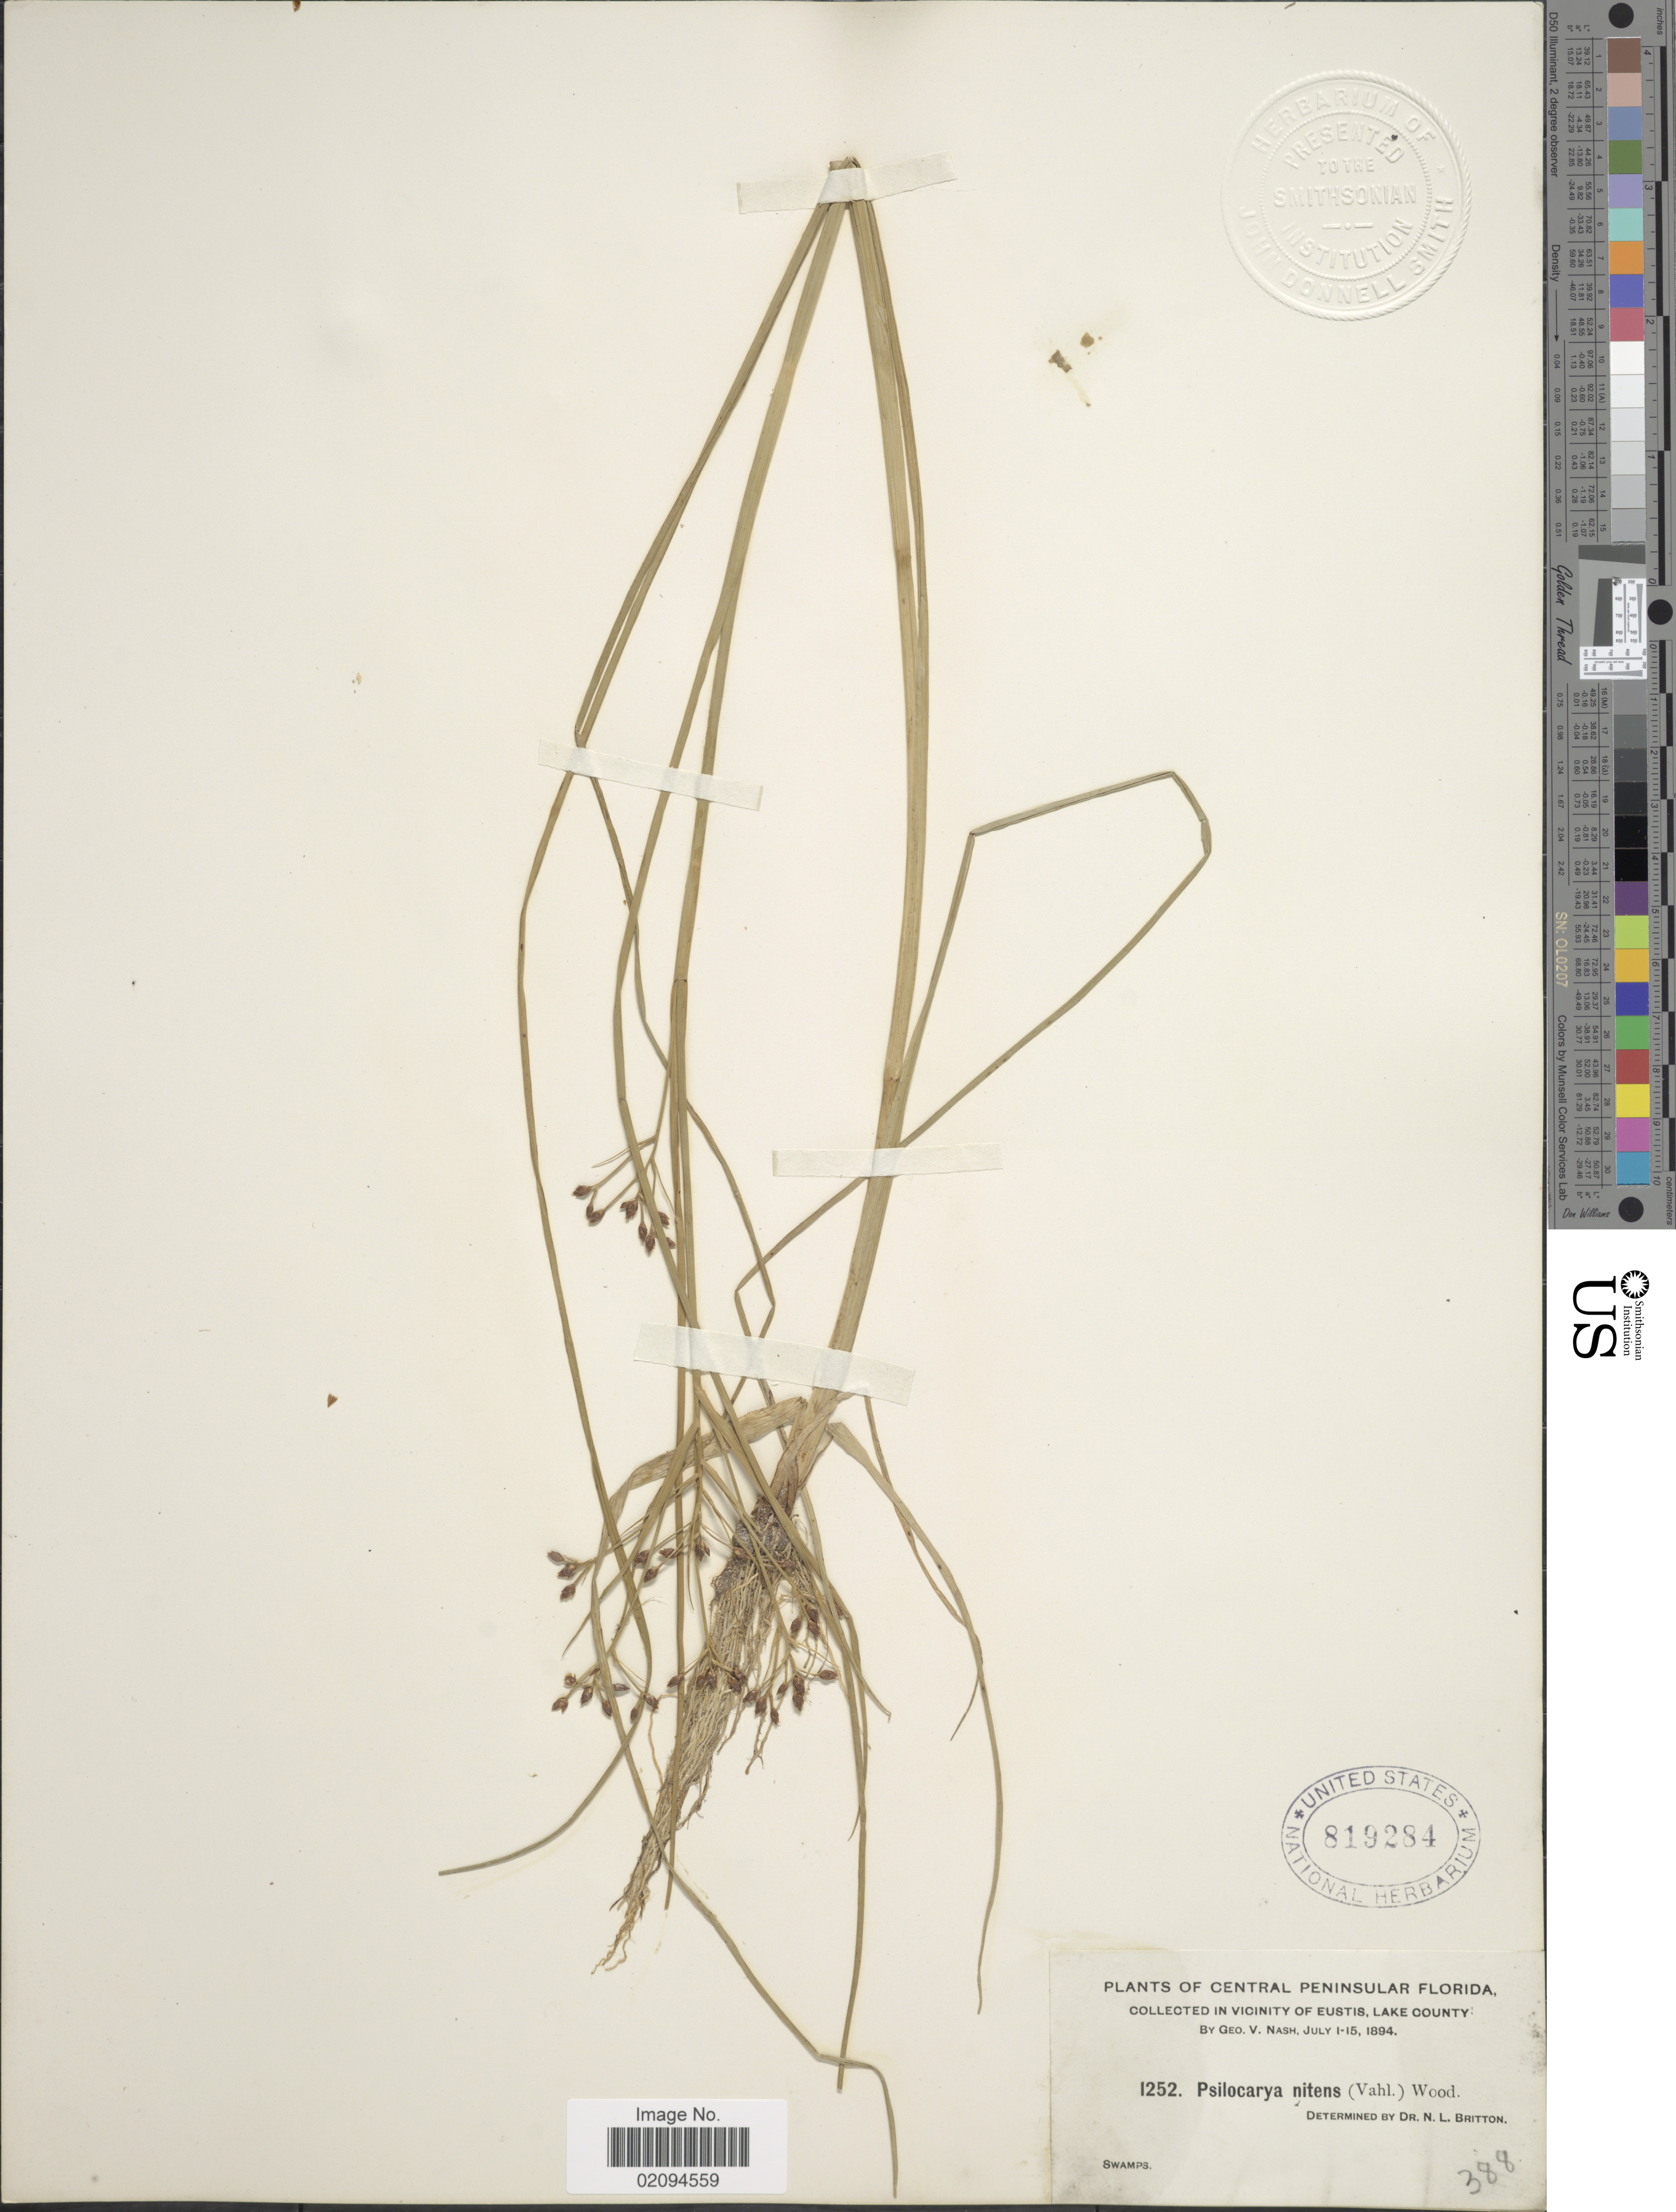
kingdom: Plantae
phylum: Tracheophyta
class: Liliopsida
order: Poales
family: Cyperaceae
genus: Rhynchospora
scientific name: Rhynchospora nitens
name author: (Vahl) A. Gray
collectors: G. V. Nash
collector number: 1252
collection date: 1894-07-01/1894-07-15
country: United States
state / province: Florida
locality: Central Peninsular Florida, in Vicinity of Eustis, Lake County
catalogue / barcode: US 819284